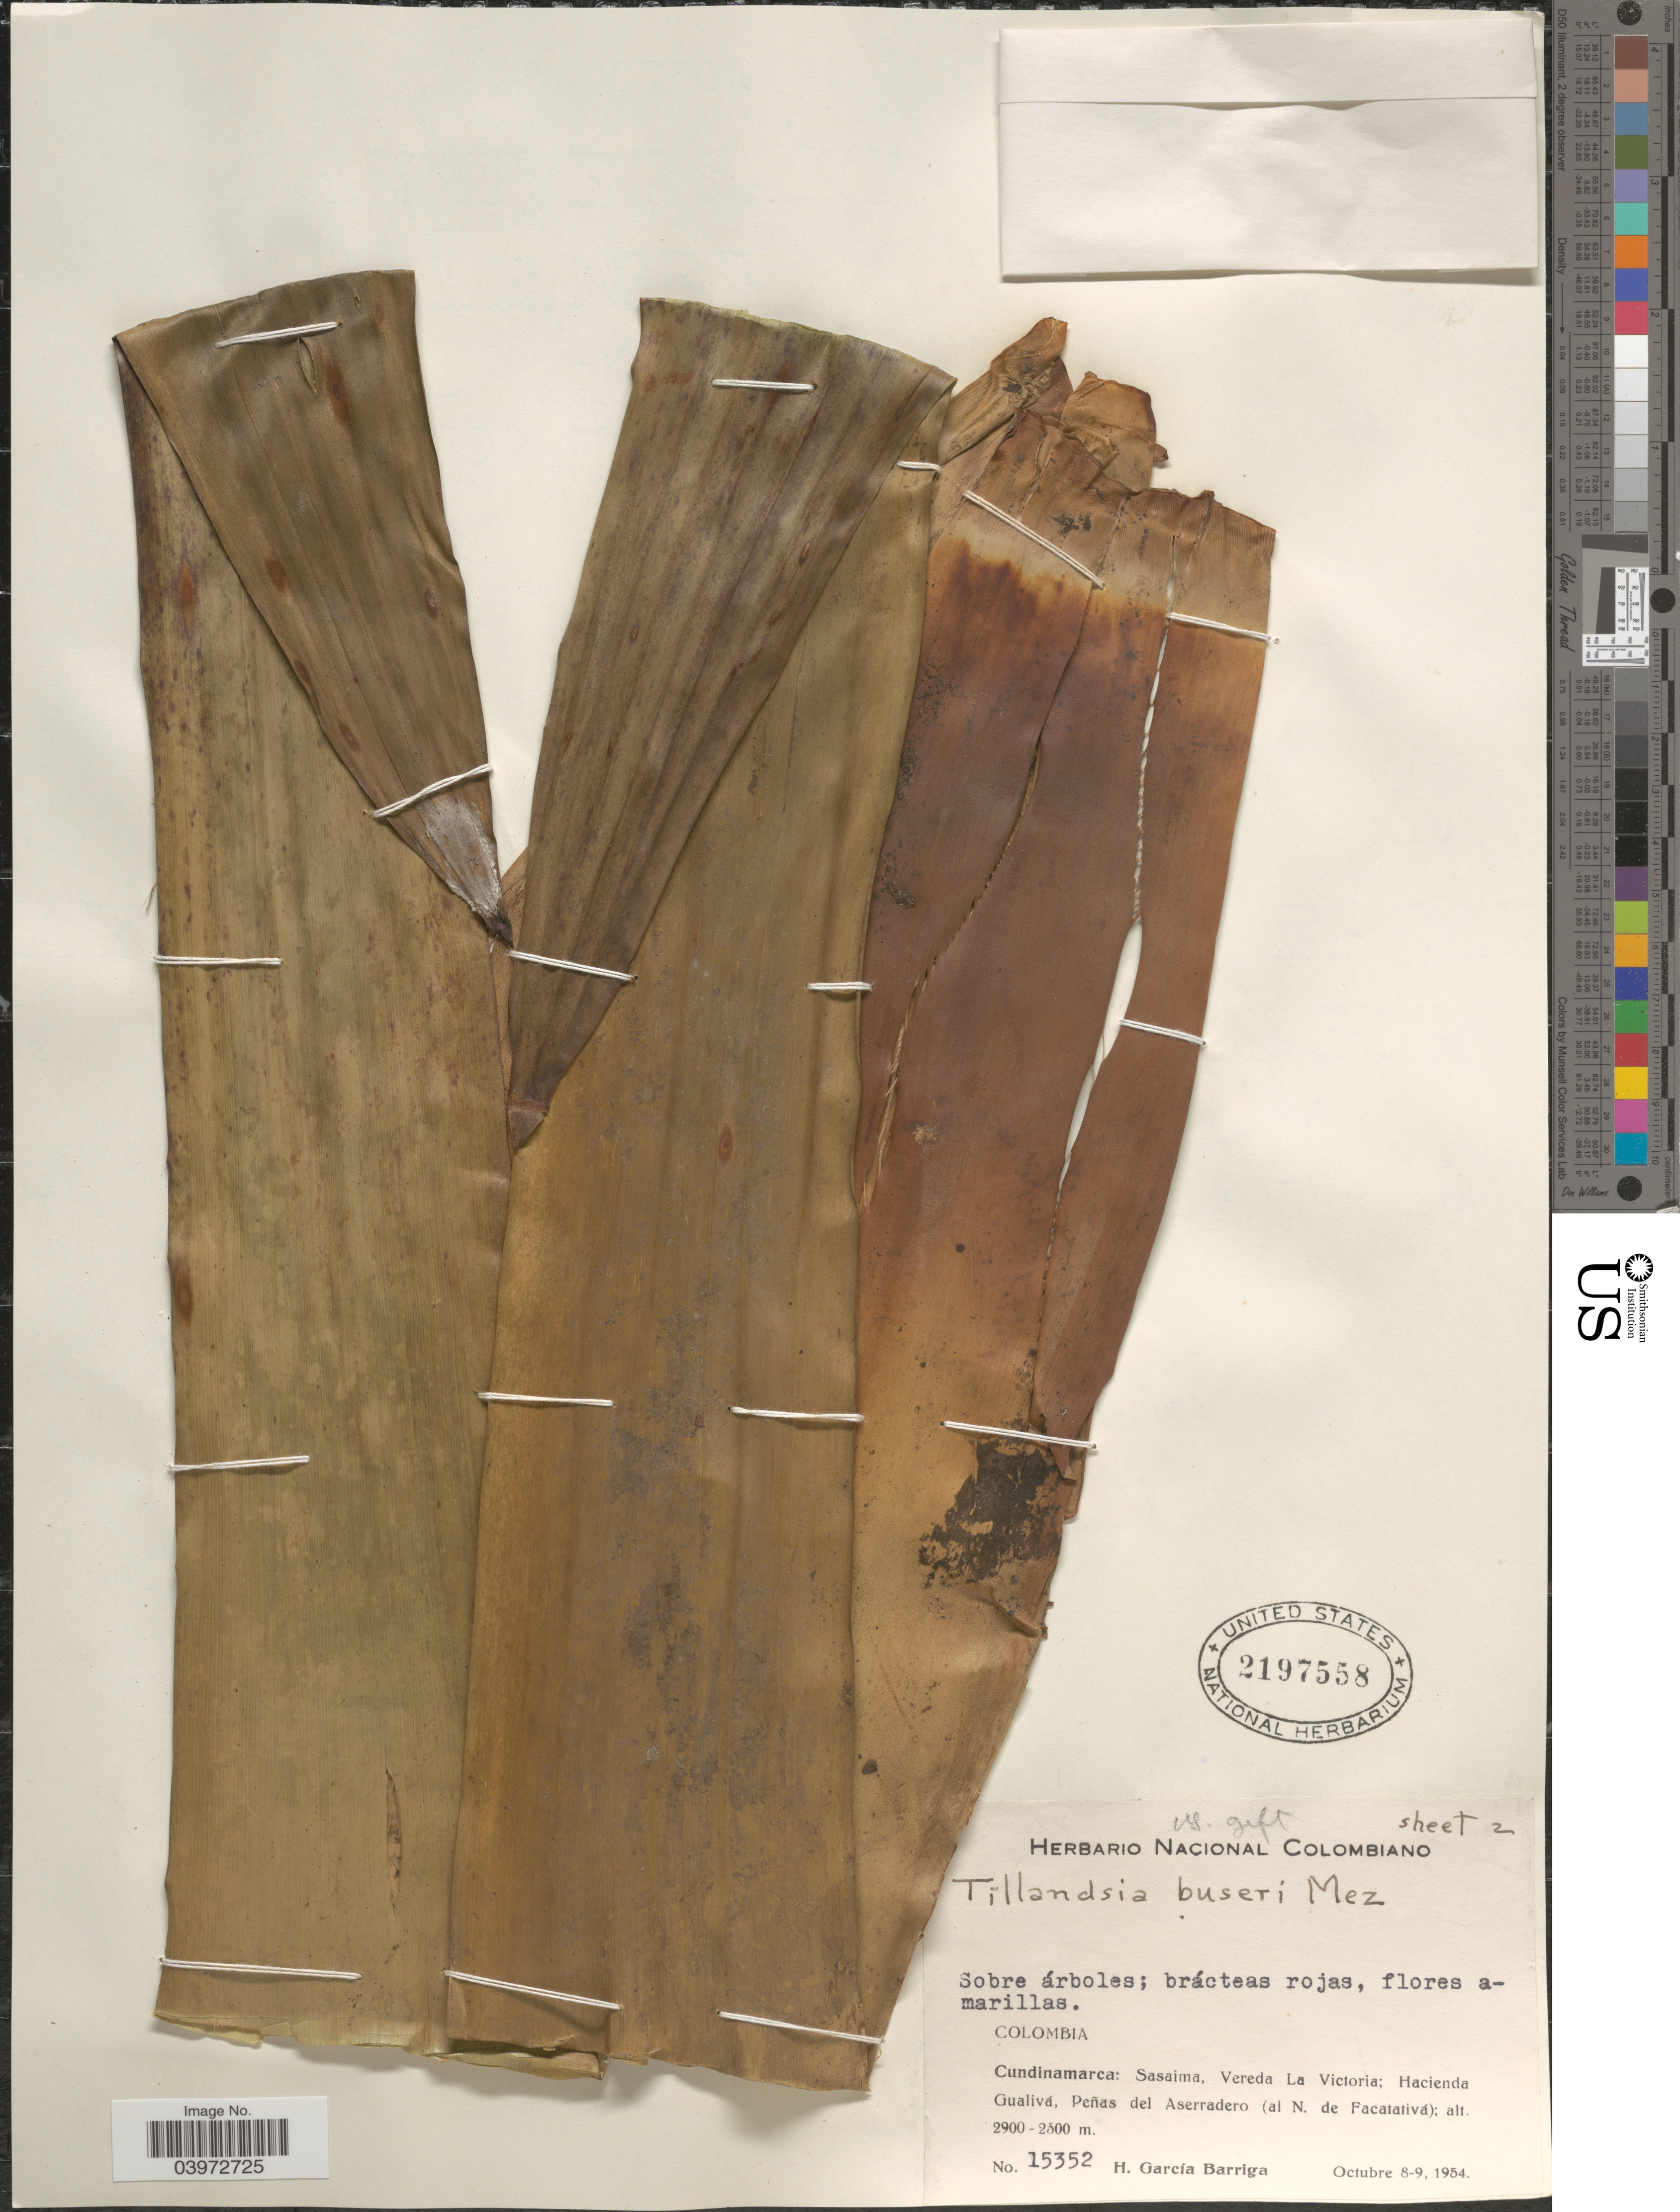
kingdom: Plantae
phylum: Tracheophyta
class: Liliopsida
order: Poales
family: Bromeliaceae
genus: Tillandsia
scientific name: Tillandsia buseri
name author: Mez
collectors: H. García Barriga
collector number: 15352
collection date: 1954-10-08/1954-10-09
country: Colombia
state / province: Cundinamarca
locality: Sasaima, Vereda La Victoria: Hacienda Gualivá, Peñas del Aserradero (al N. de Facatativá).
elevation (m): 2300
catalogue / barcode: US 2197558